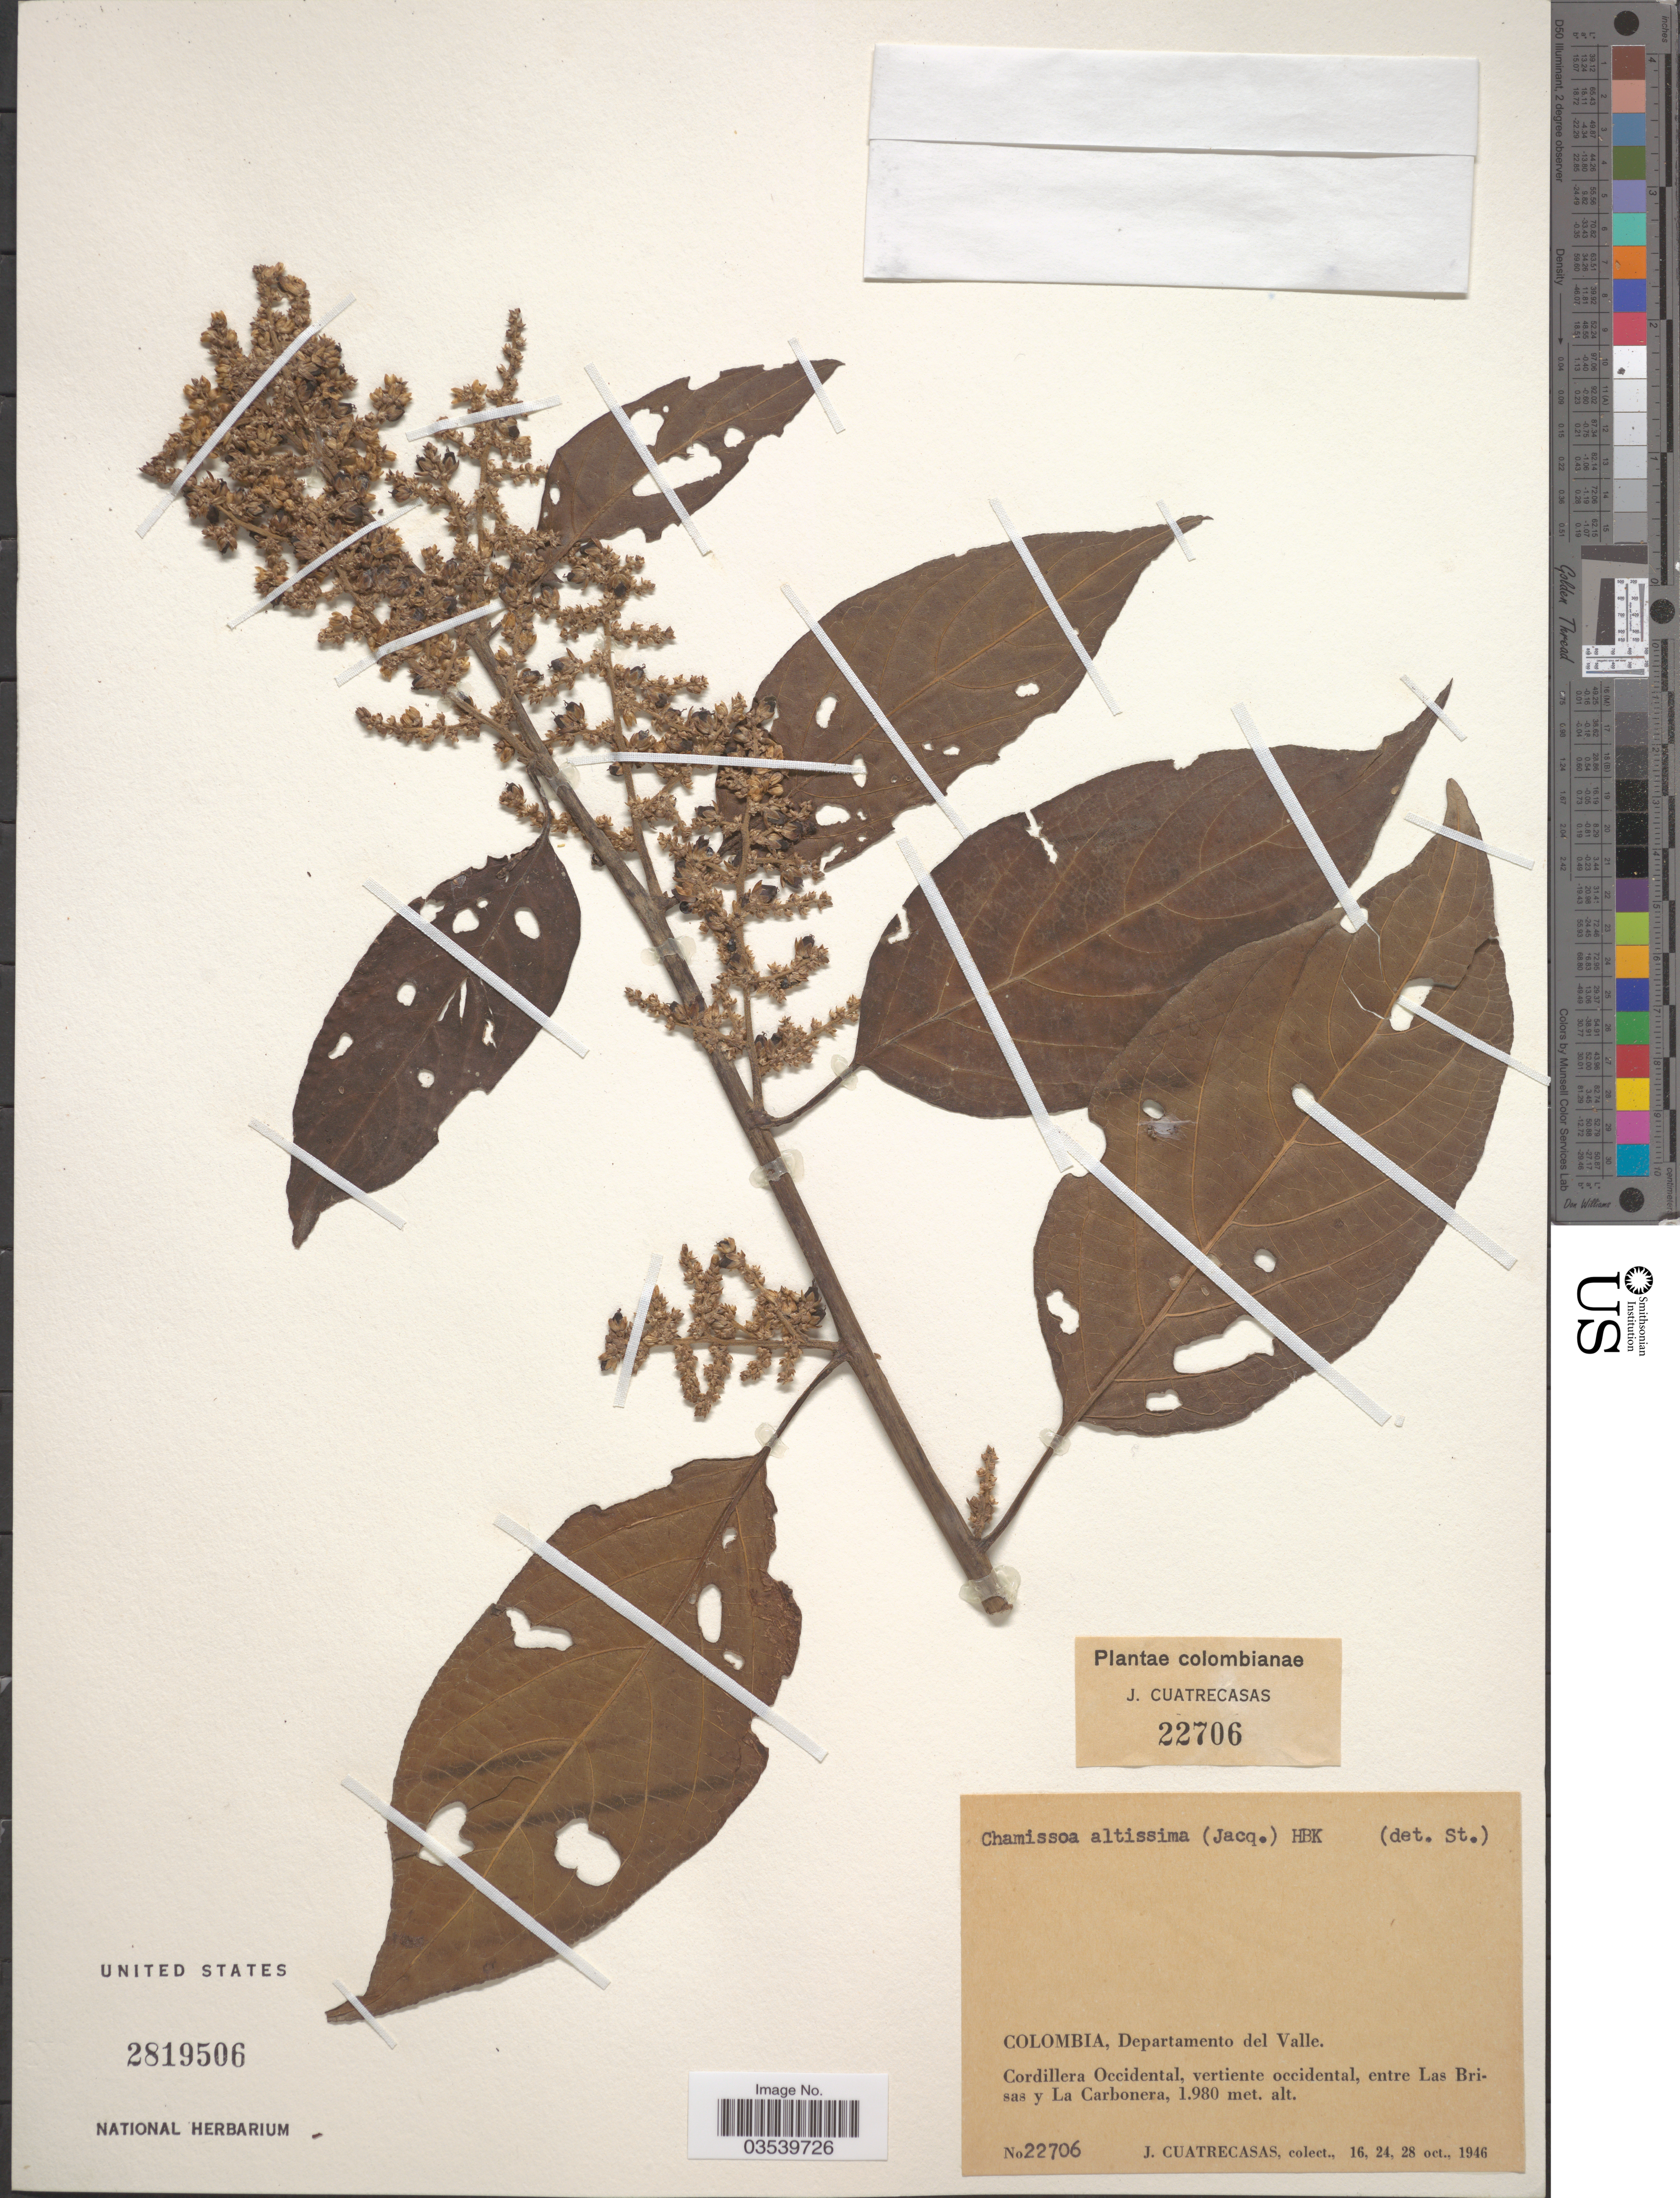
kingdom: Plantae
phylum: Tracheophyta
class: Magnoliopsida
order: Caryophyllales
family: Amaranthaceae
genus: Chamissoa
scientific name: Chamissoa altissima var. altissima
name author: (Jacq.) Kunth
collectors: J. Cuatrecasas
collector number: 22706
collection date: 1946-10-16/1946-10-28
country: Colombia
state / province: Valle del Cauca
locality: Departamento del Valle. Cordillera Occidental, vertiente occidental, entre Las Brisas y La Carbonera.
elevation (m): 1980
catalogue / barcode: US 2819506